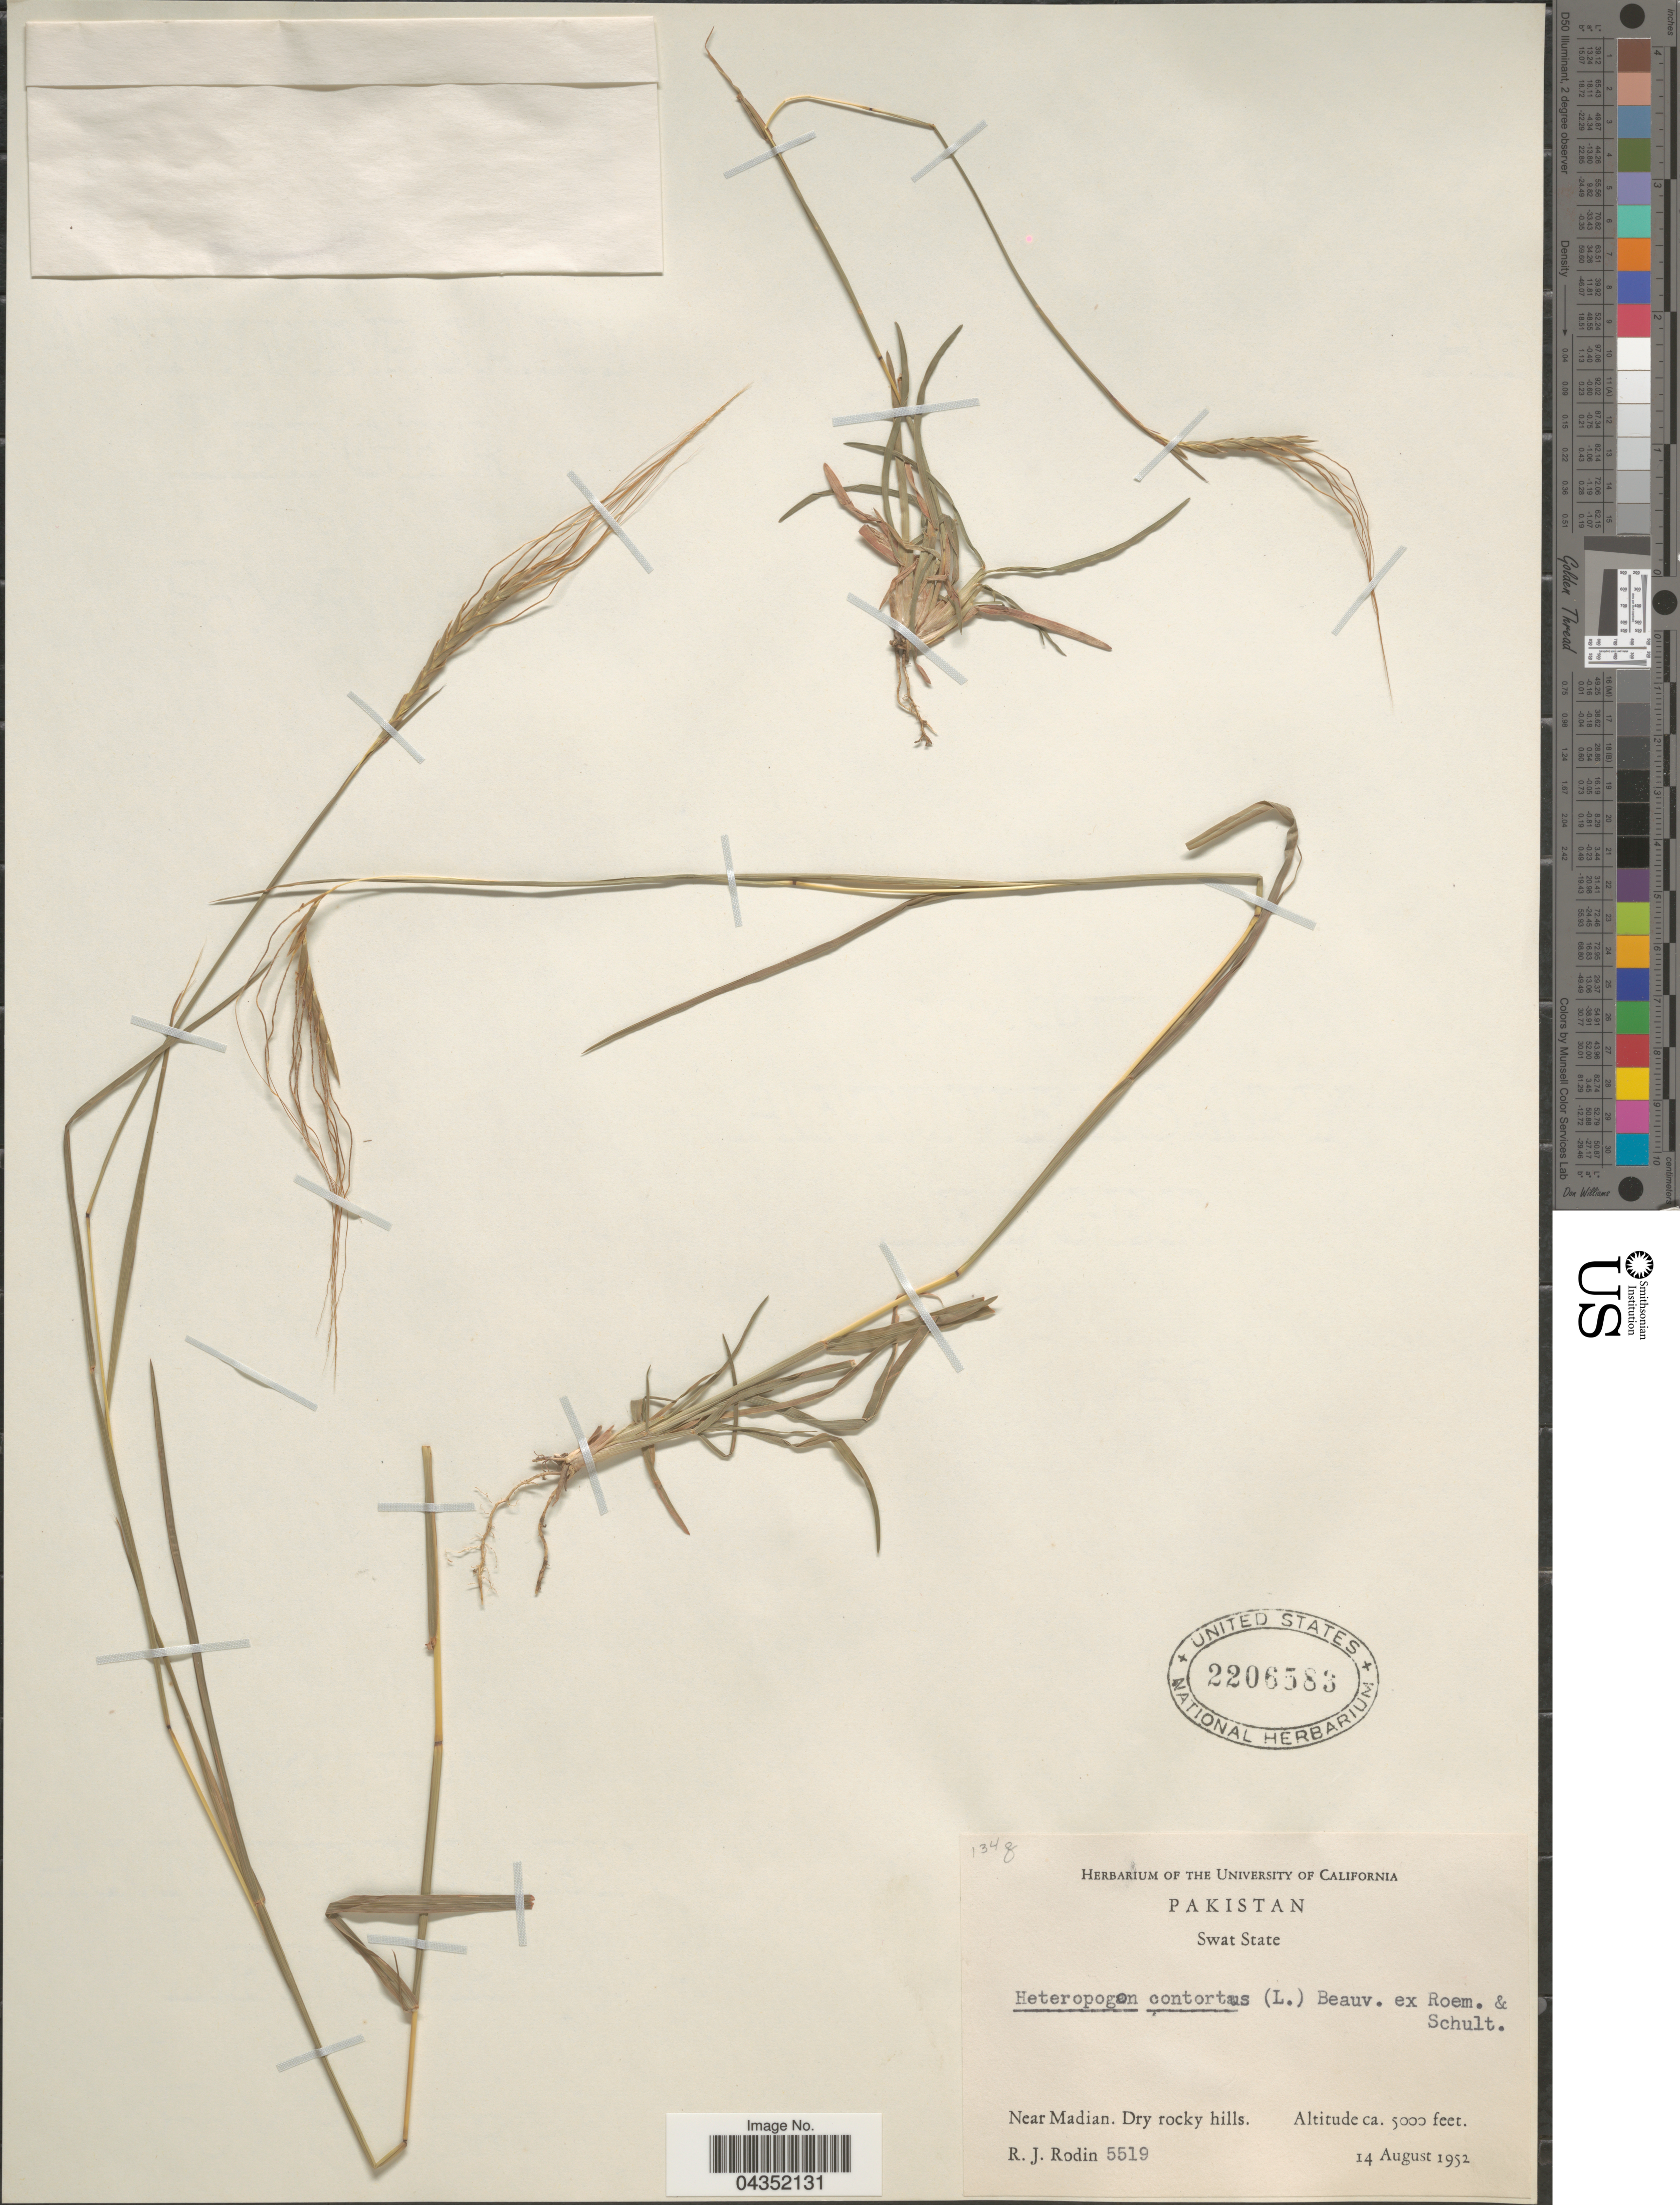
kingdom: Plantae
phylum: Tracheophyta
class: Liliopsida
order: Poales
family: Poaceae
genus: Heteropogon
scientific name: Heteropogon contortus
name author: (L.) P. Beauv. ex Roem. & Schult.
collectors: R. J. Rodin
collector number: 5519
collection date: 1952-08-14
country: Pakistan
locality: Swat State. Near Madian. Dry rocky hills.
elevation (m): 1524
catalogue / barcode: US 2206583